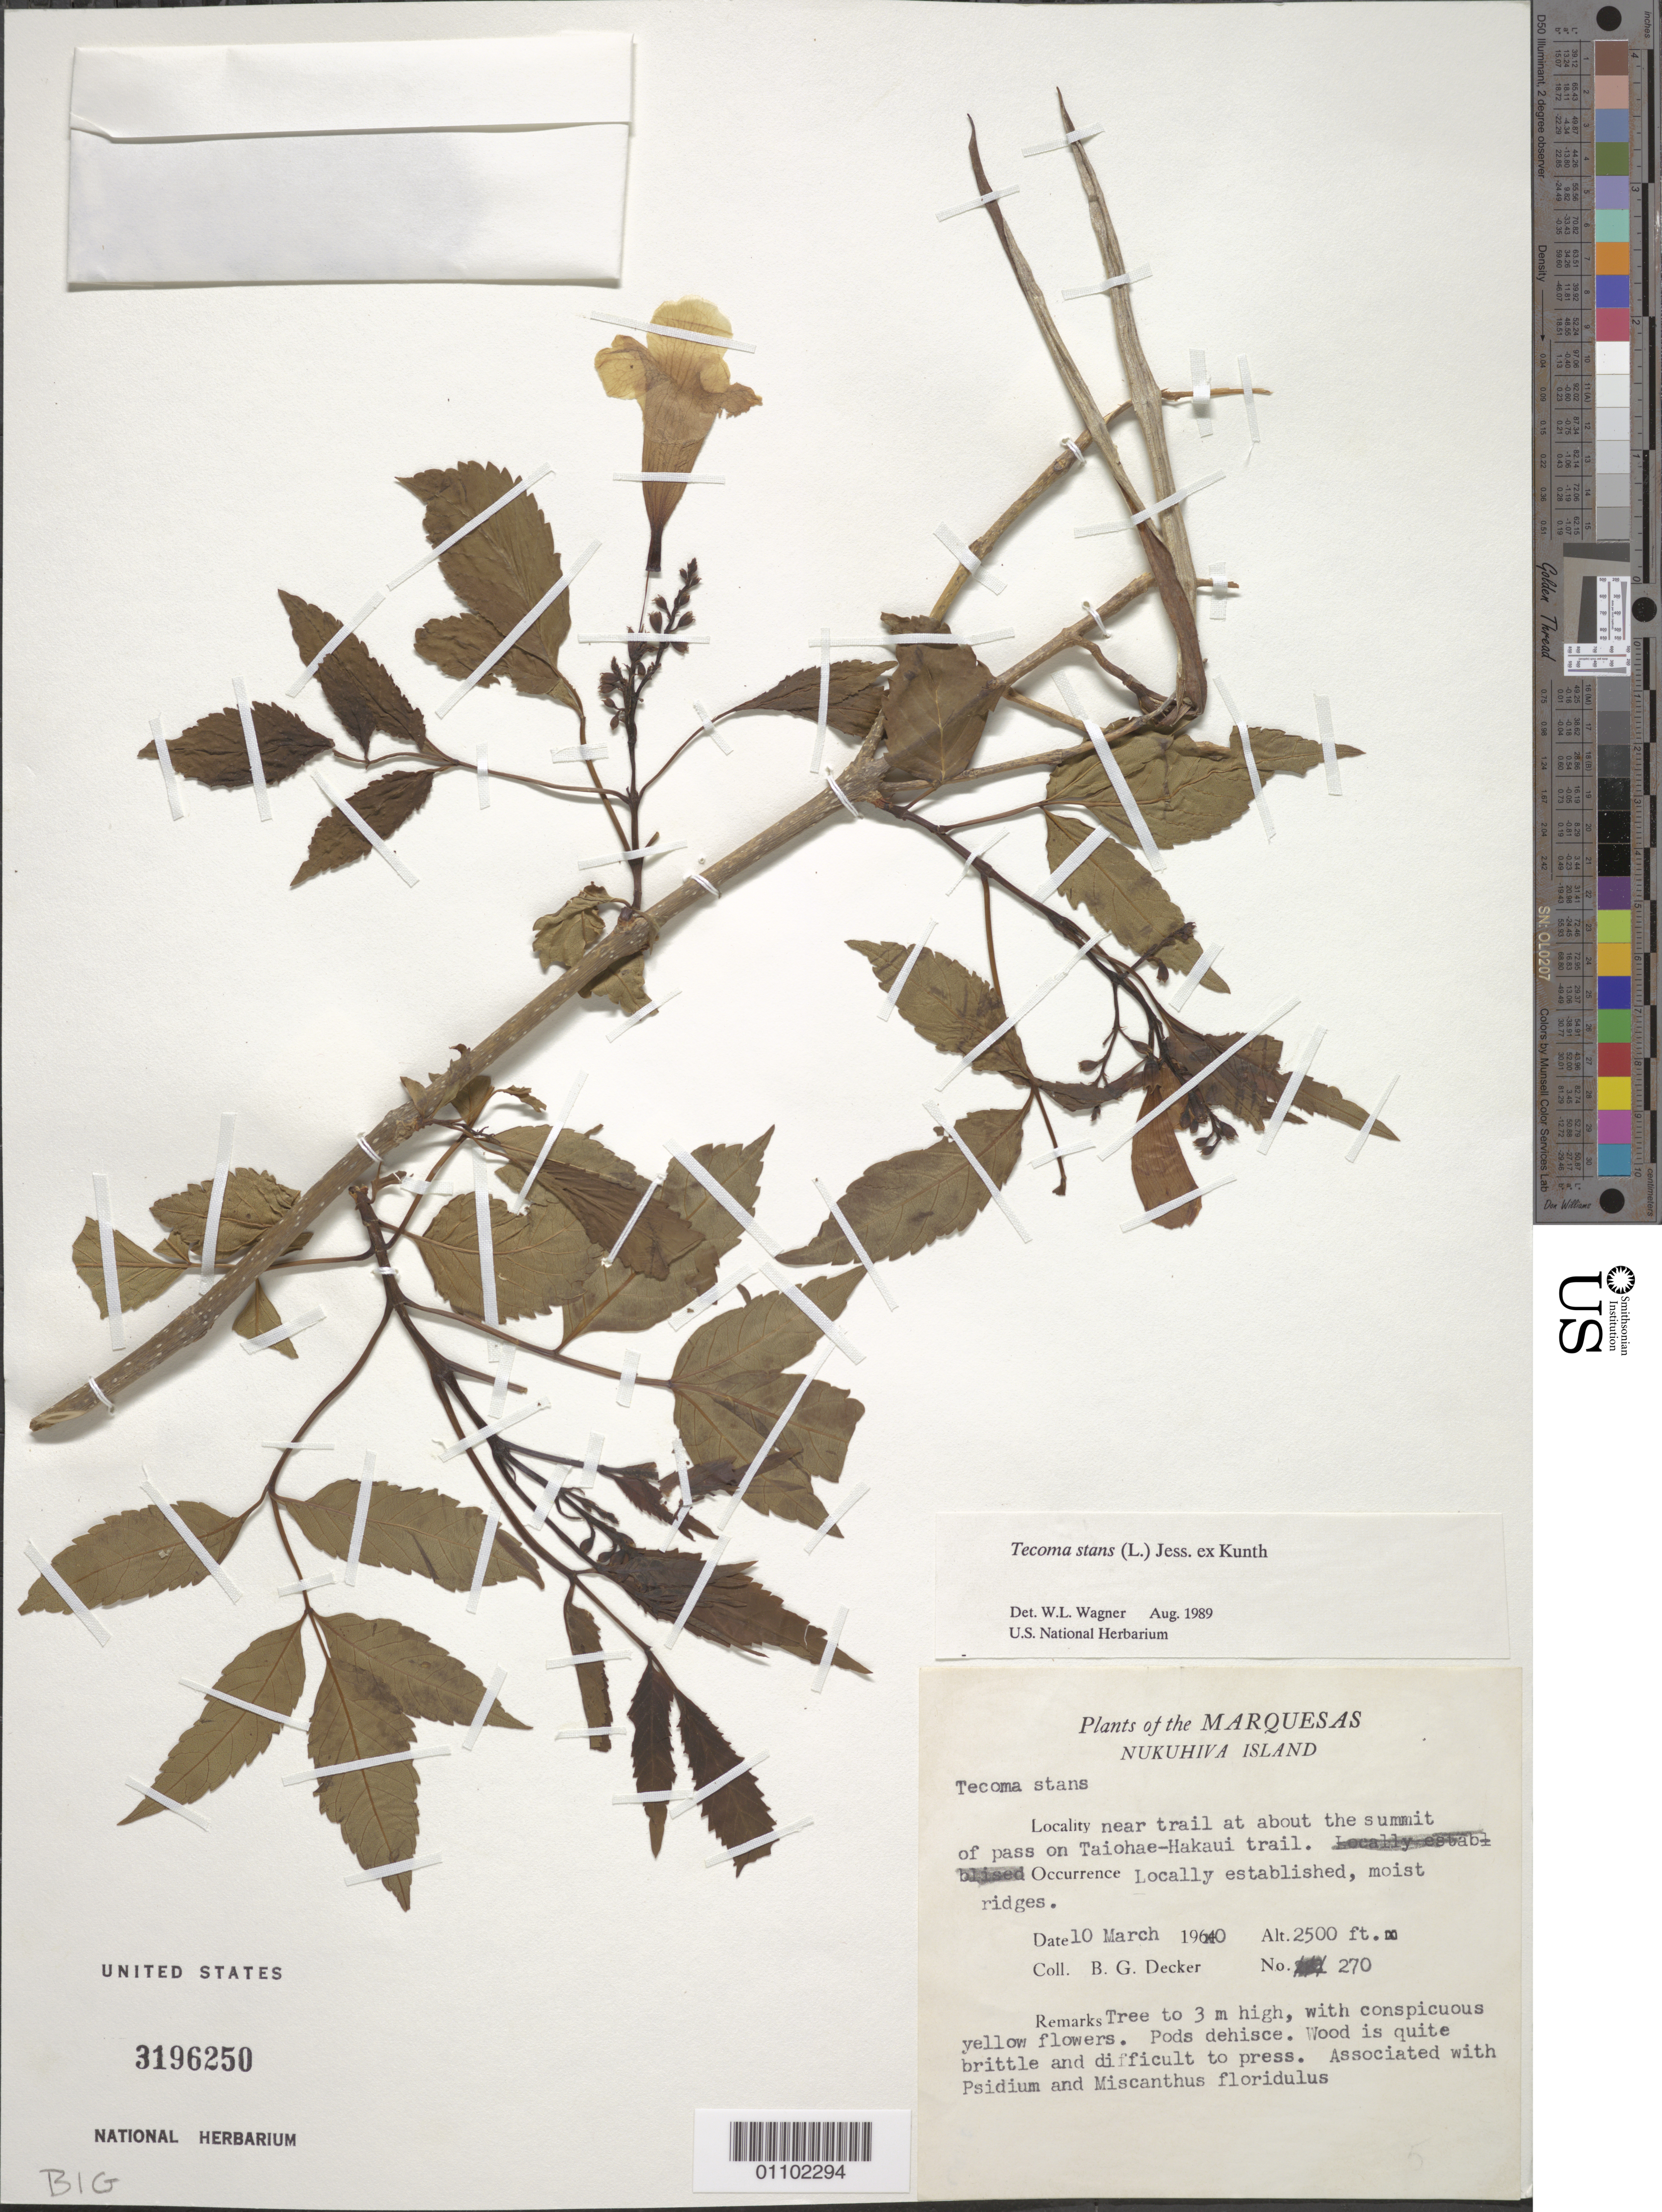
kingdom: Plantae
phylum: Tracheophyta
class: Magnoliopsida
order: Lamiales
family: Bignoniaceae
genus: Tecoma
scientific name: Tecoma stans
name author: (L.) Juss. ex Kunth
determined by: Wagner, W. L., (BOT), Smithsonian Institution - National Museum of Natural History (UNITED STATES)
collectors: B. G. Decker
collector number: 270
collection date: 1960-03-10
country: French Polynesia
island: Nuku Hiva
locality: near trail at about the summit of pass on Taiohae-Hakaui trail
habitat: Locally established, moist ridges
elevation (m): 270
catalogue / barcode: US 3196250